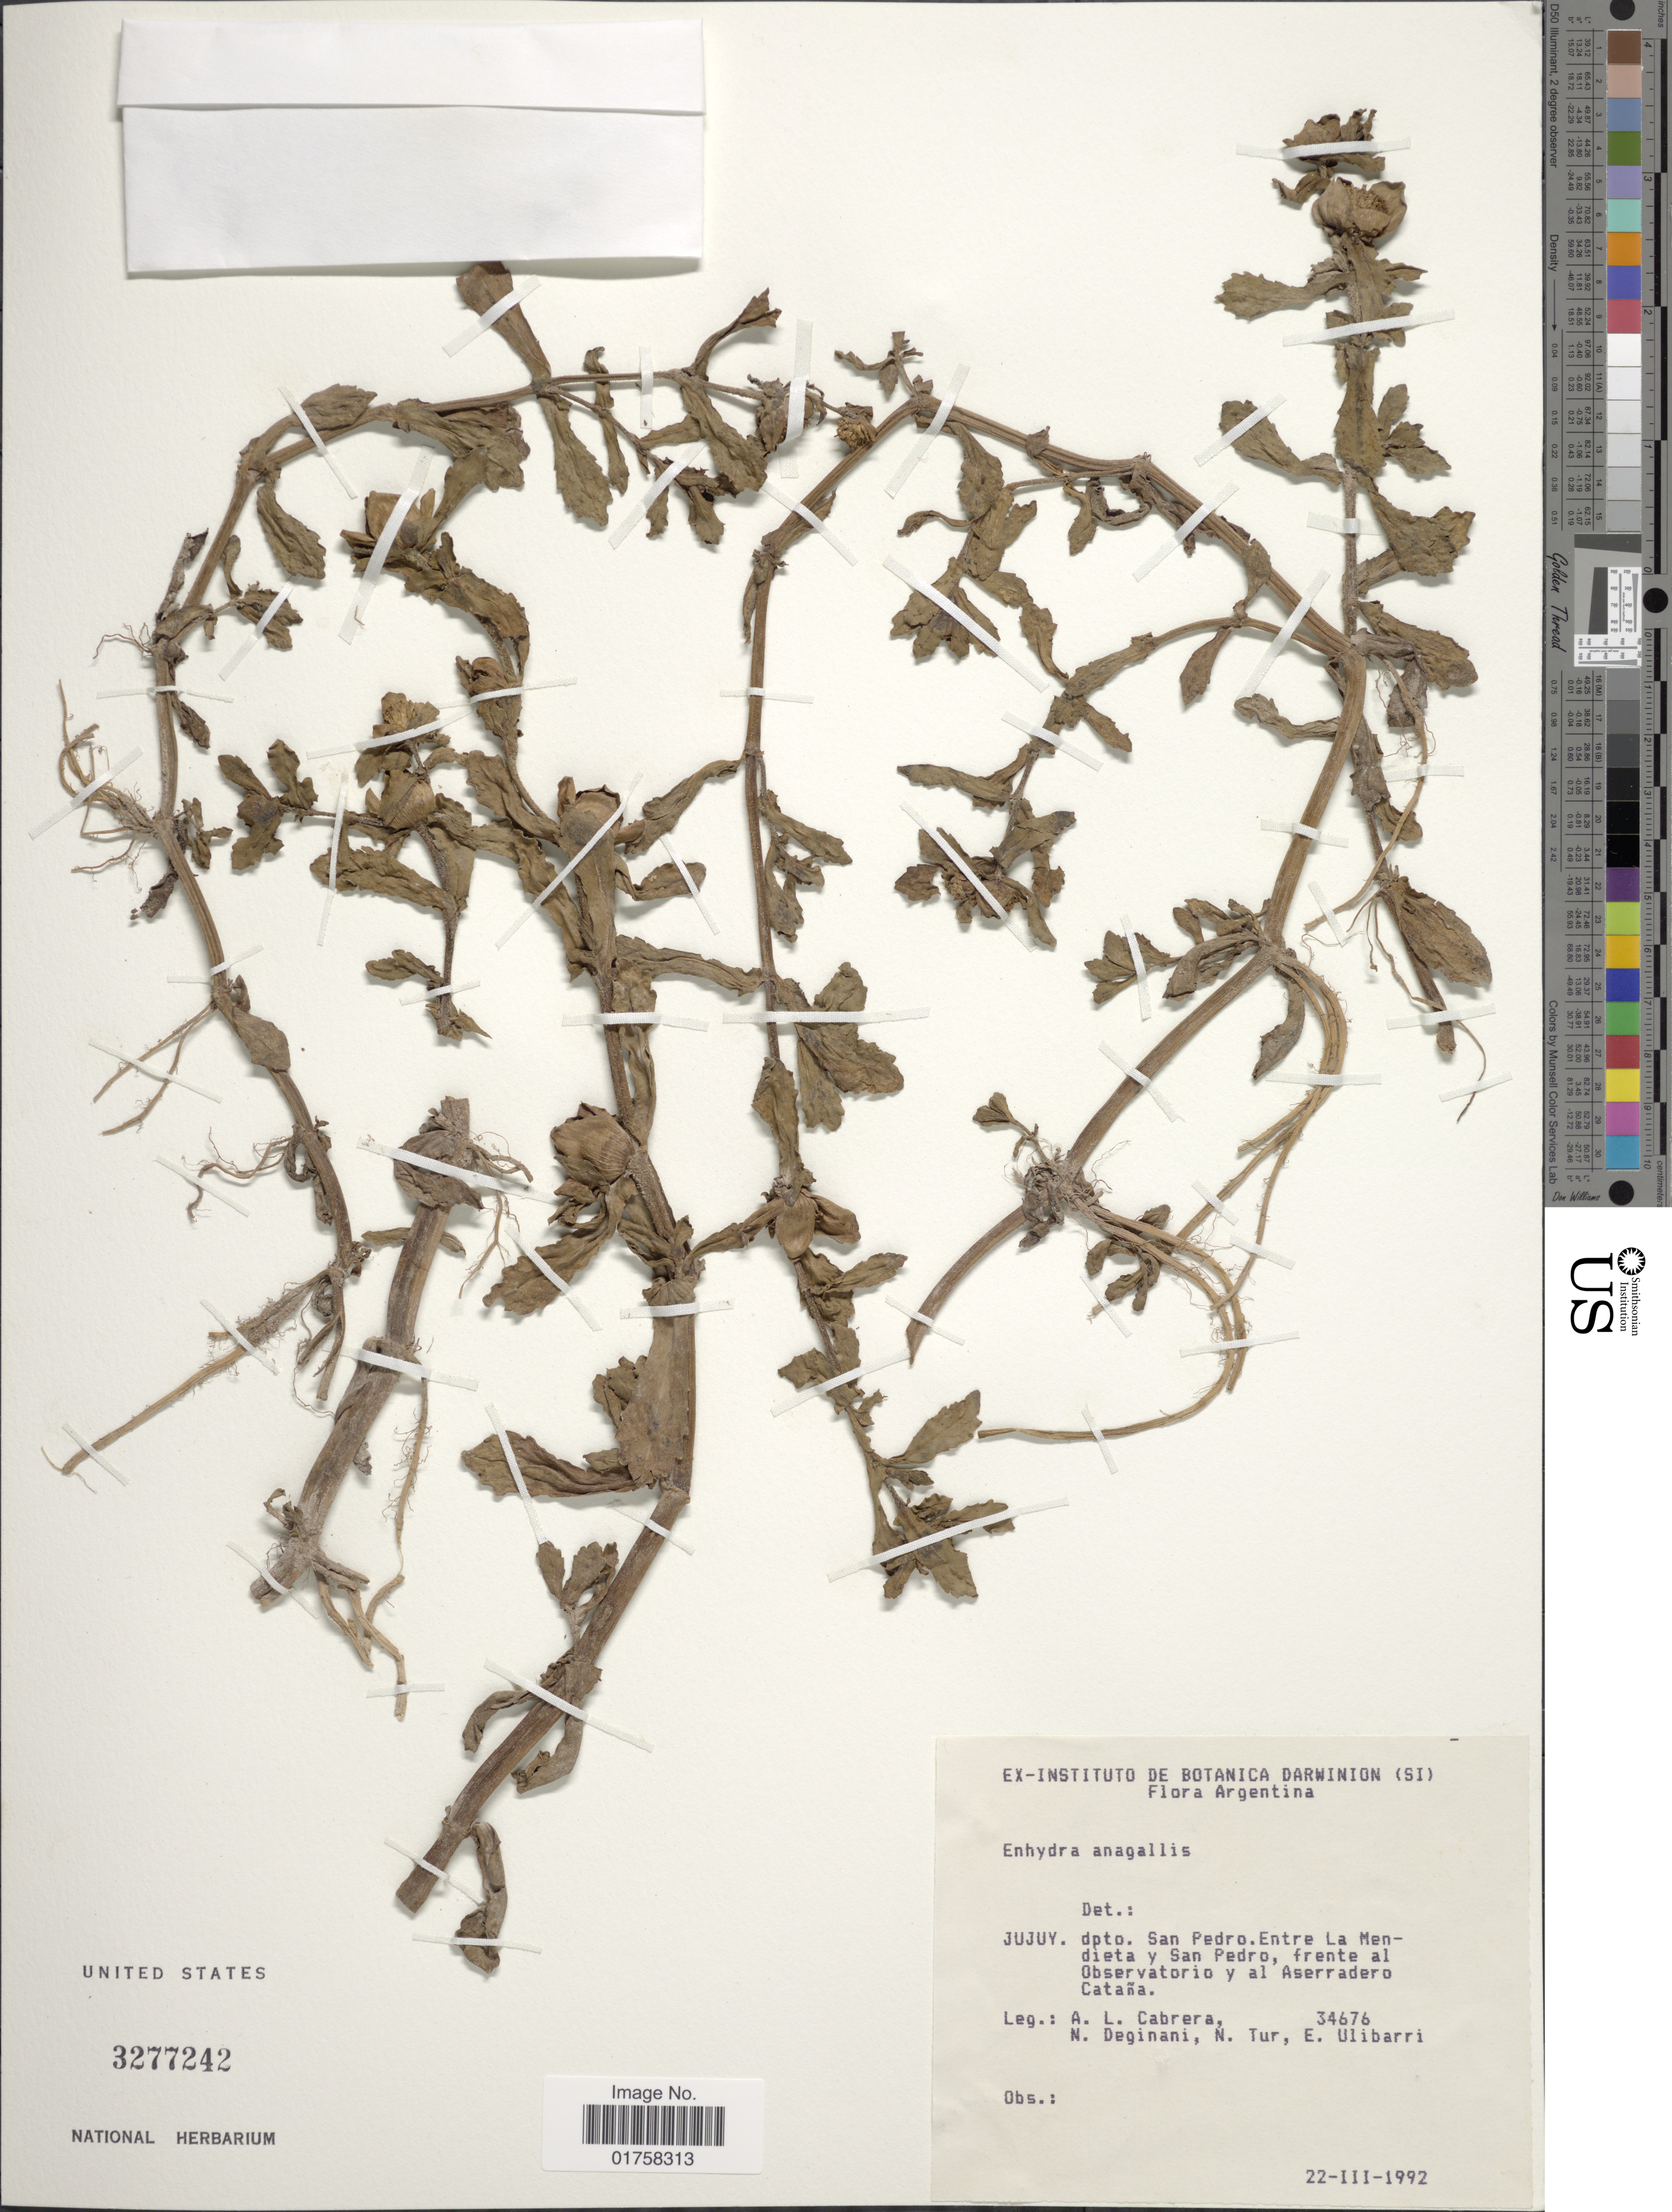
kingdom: Plantae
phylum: Tracheophyta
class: Magnoliopsida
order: Asterales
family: Asteraceae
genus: Enhydra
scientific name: Enhydra fluctuans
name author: Lour.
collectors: A. L. Cabrera, N. Deginani, N. Tur & E. Ulibarri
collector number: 34676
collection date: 1992-03-22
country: Argentina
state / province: Jujuy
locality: Dpto. San Pedro. Entre La Mendieta y San Pedro, frente al Observatorio y al Aserradero Cataña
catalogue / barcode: US 3277242